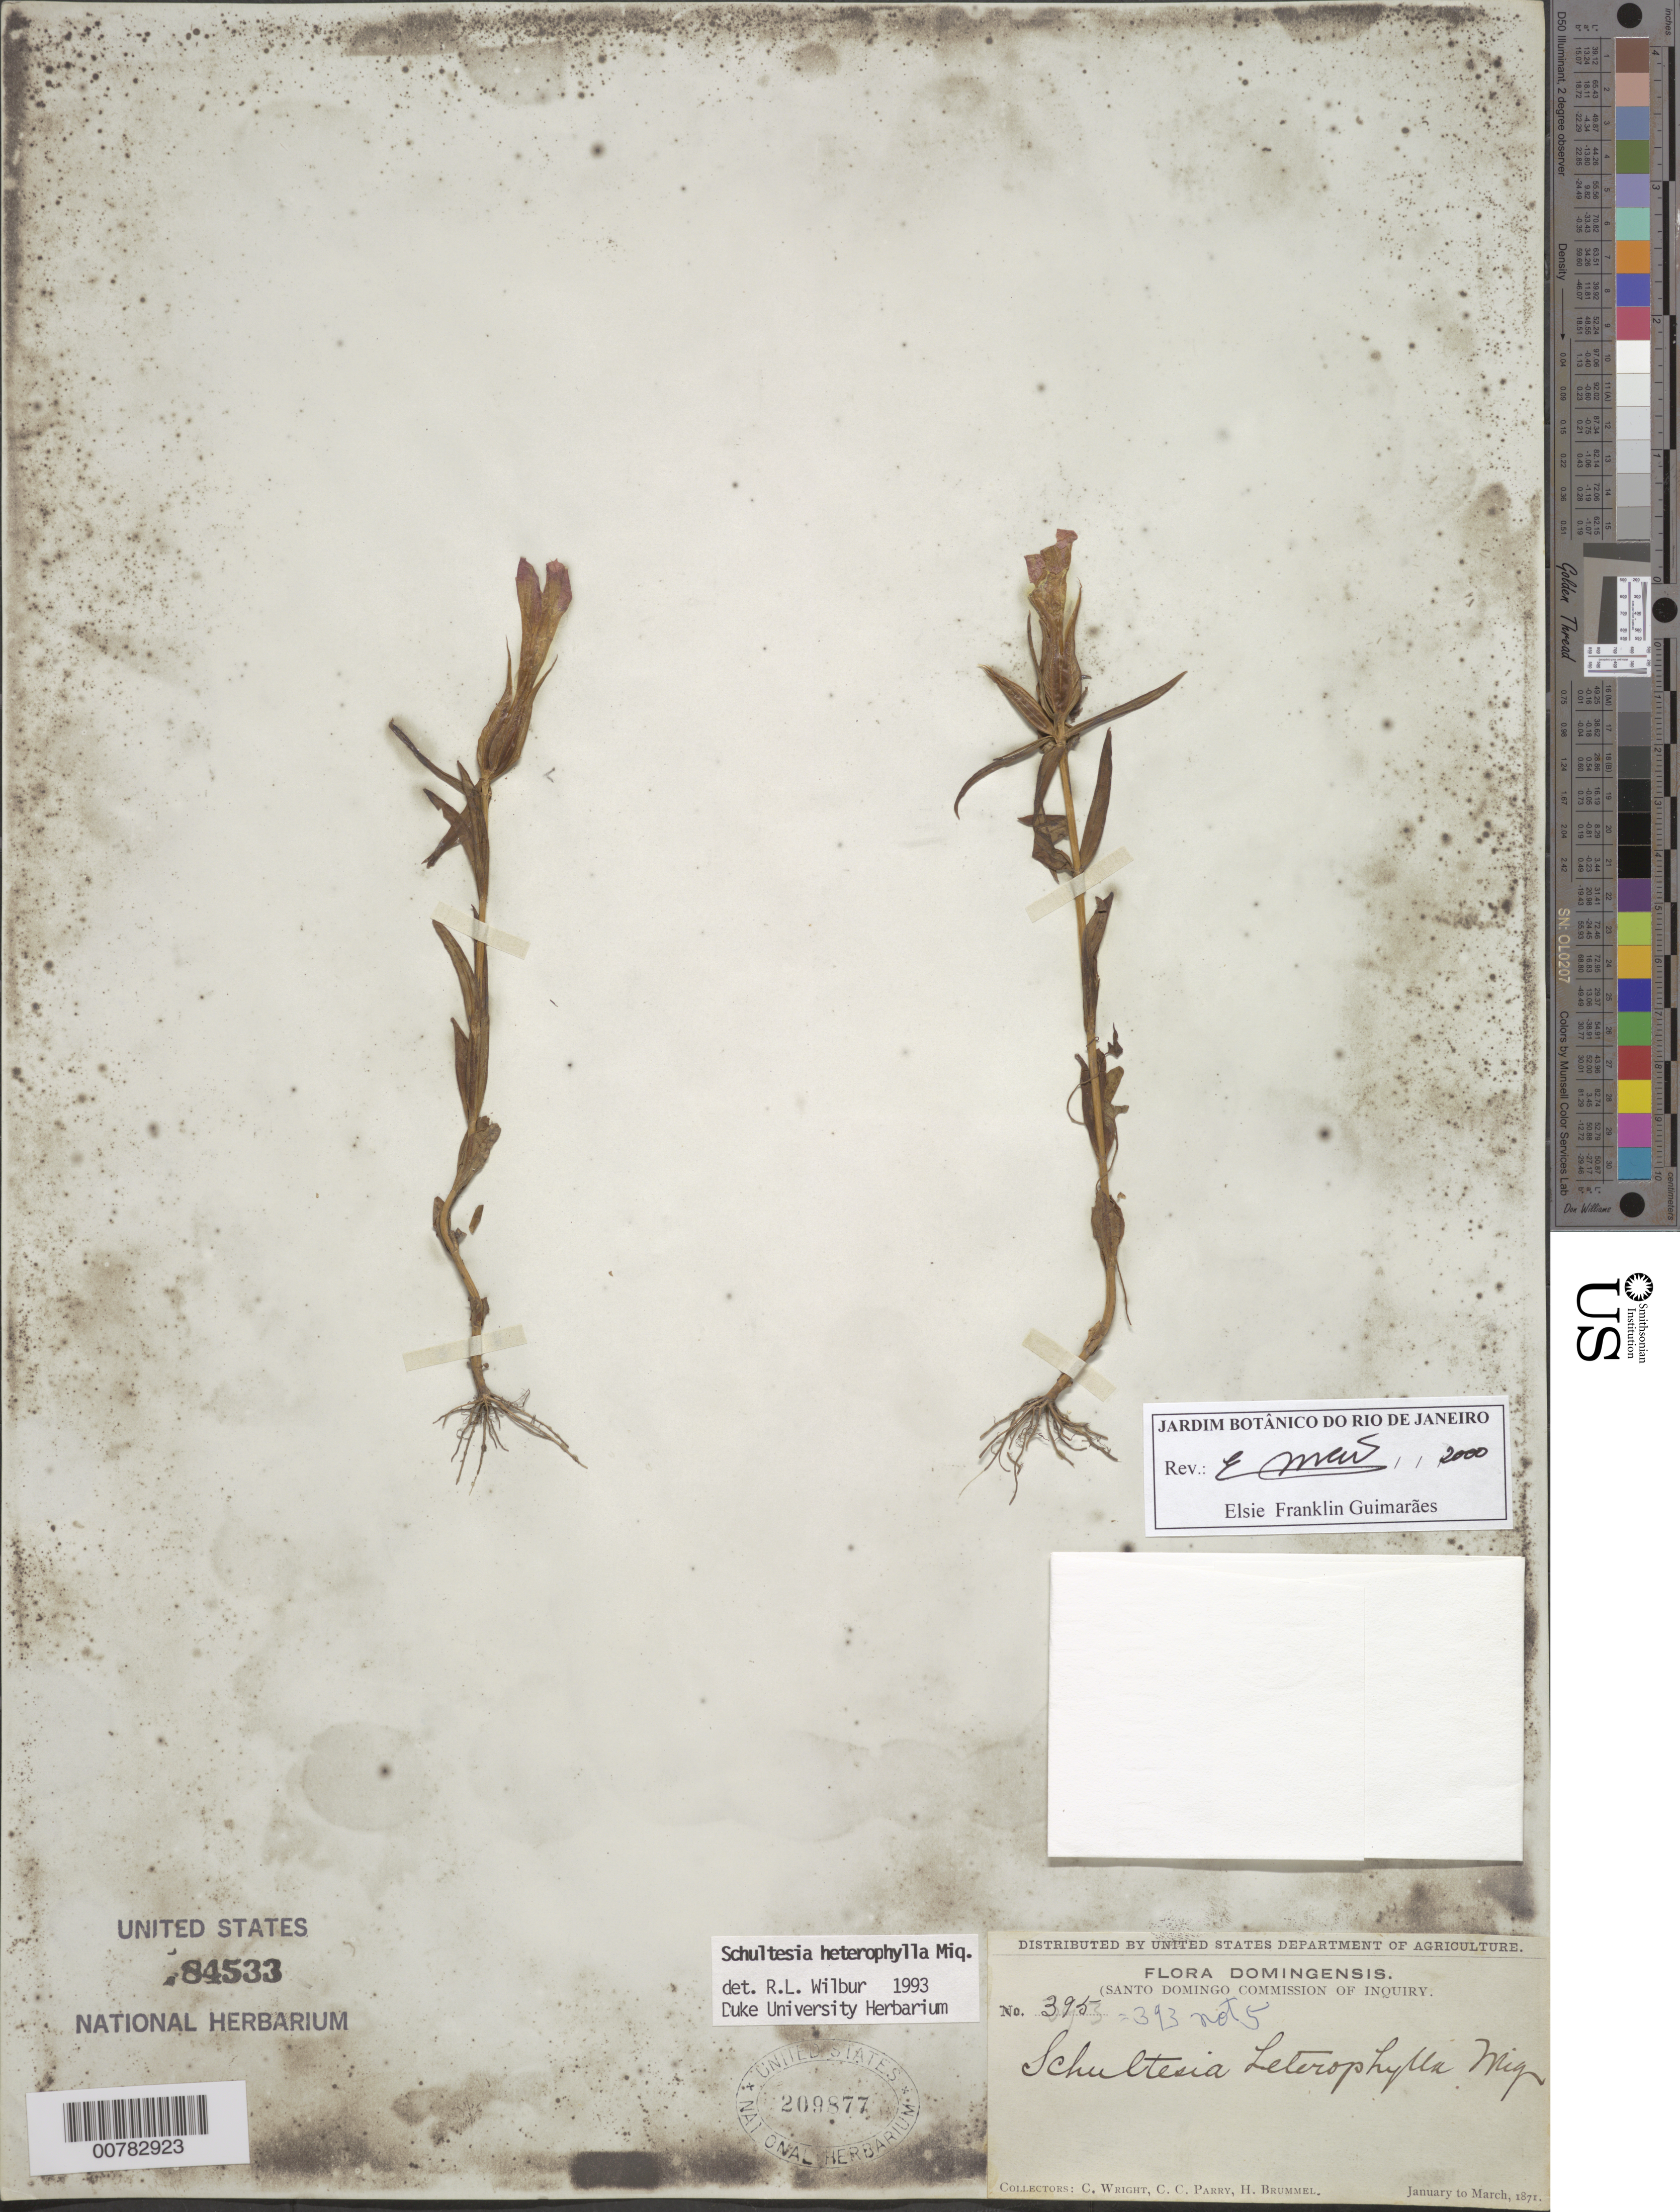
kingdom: Plantae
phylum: Tracheophyta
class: Magnoliopsida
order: Gentianales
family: Gentianaceae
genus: Schultesia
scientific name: Schultesia brachyptera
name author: Cham.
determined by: Franklin, E.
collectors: C. Wright, C. C. Parry & H. Brummel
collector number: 395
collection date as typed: Jan 1871 to -- Mar 1871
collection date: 1871-01/1871-03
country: Dominican Republic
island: Hispaniola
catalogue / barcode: US 84533